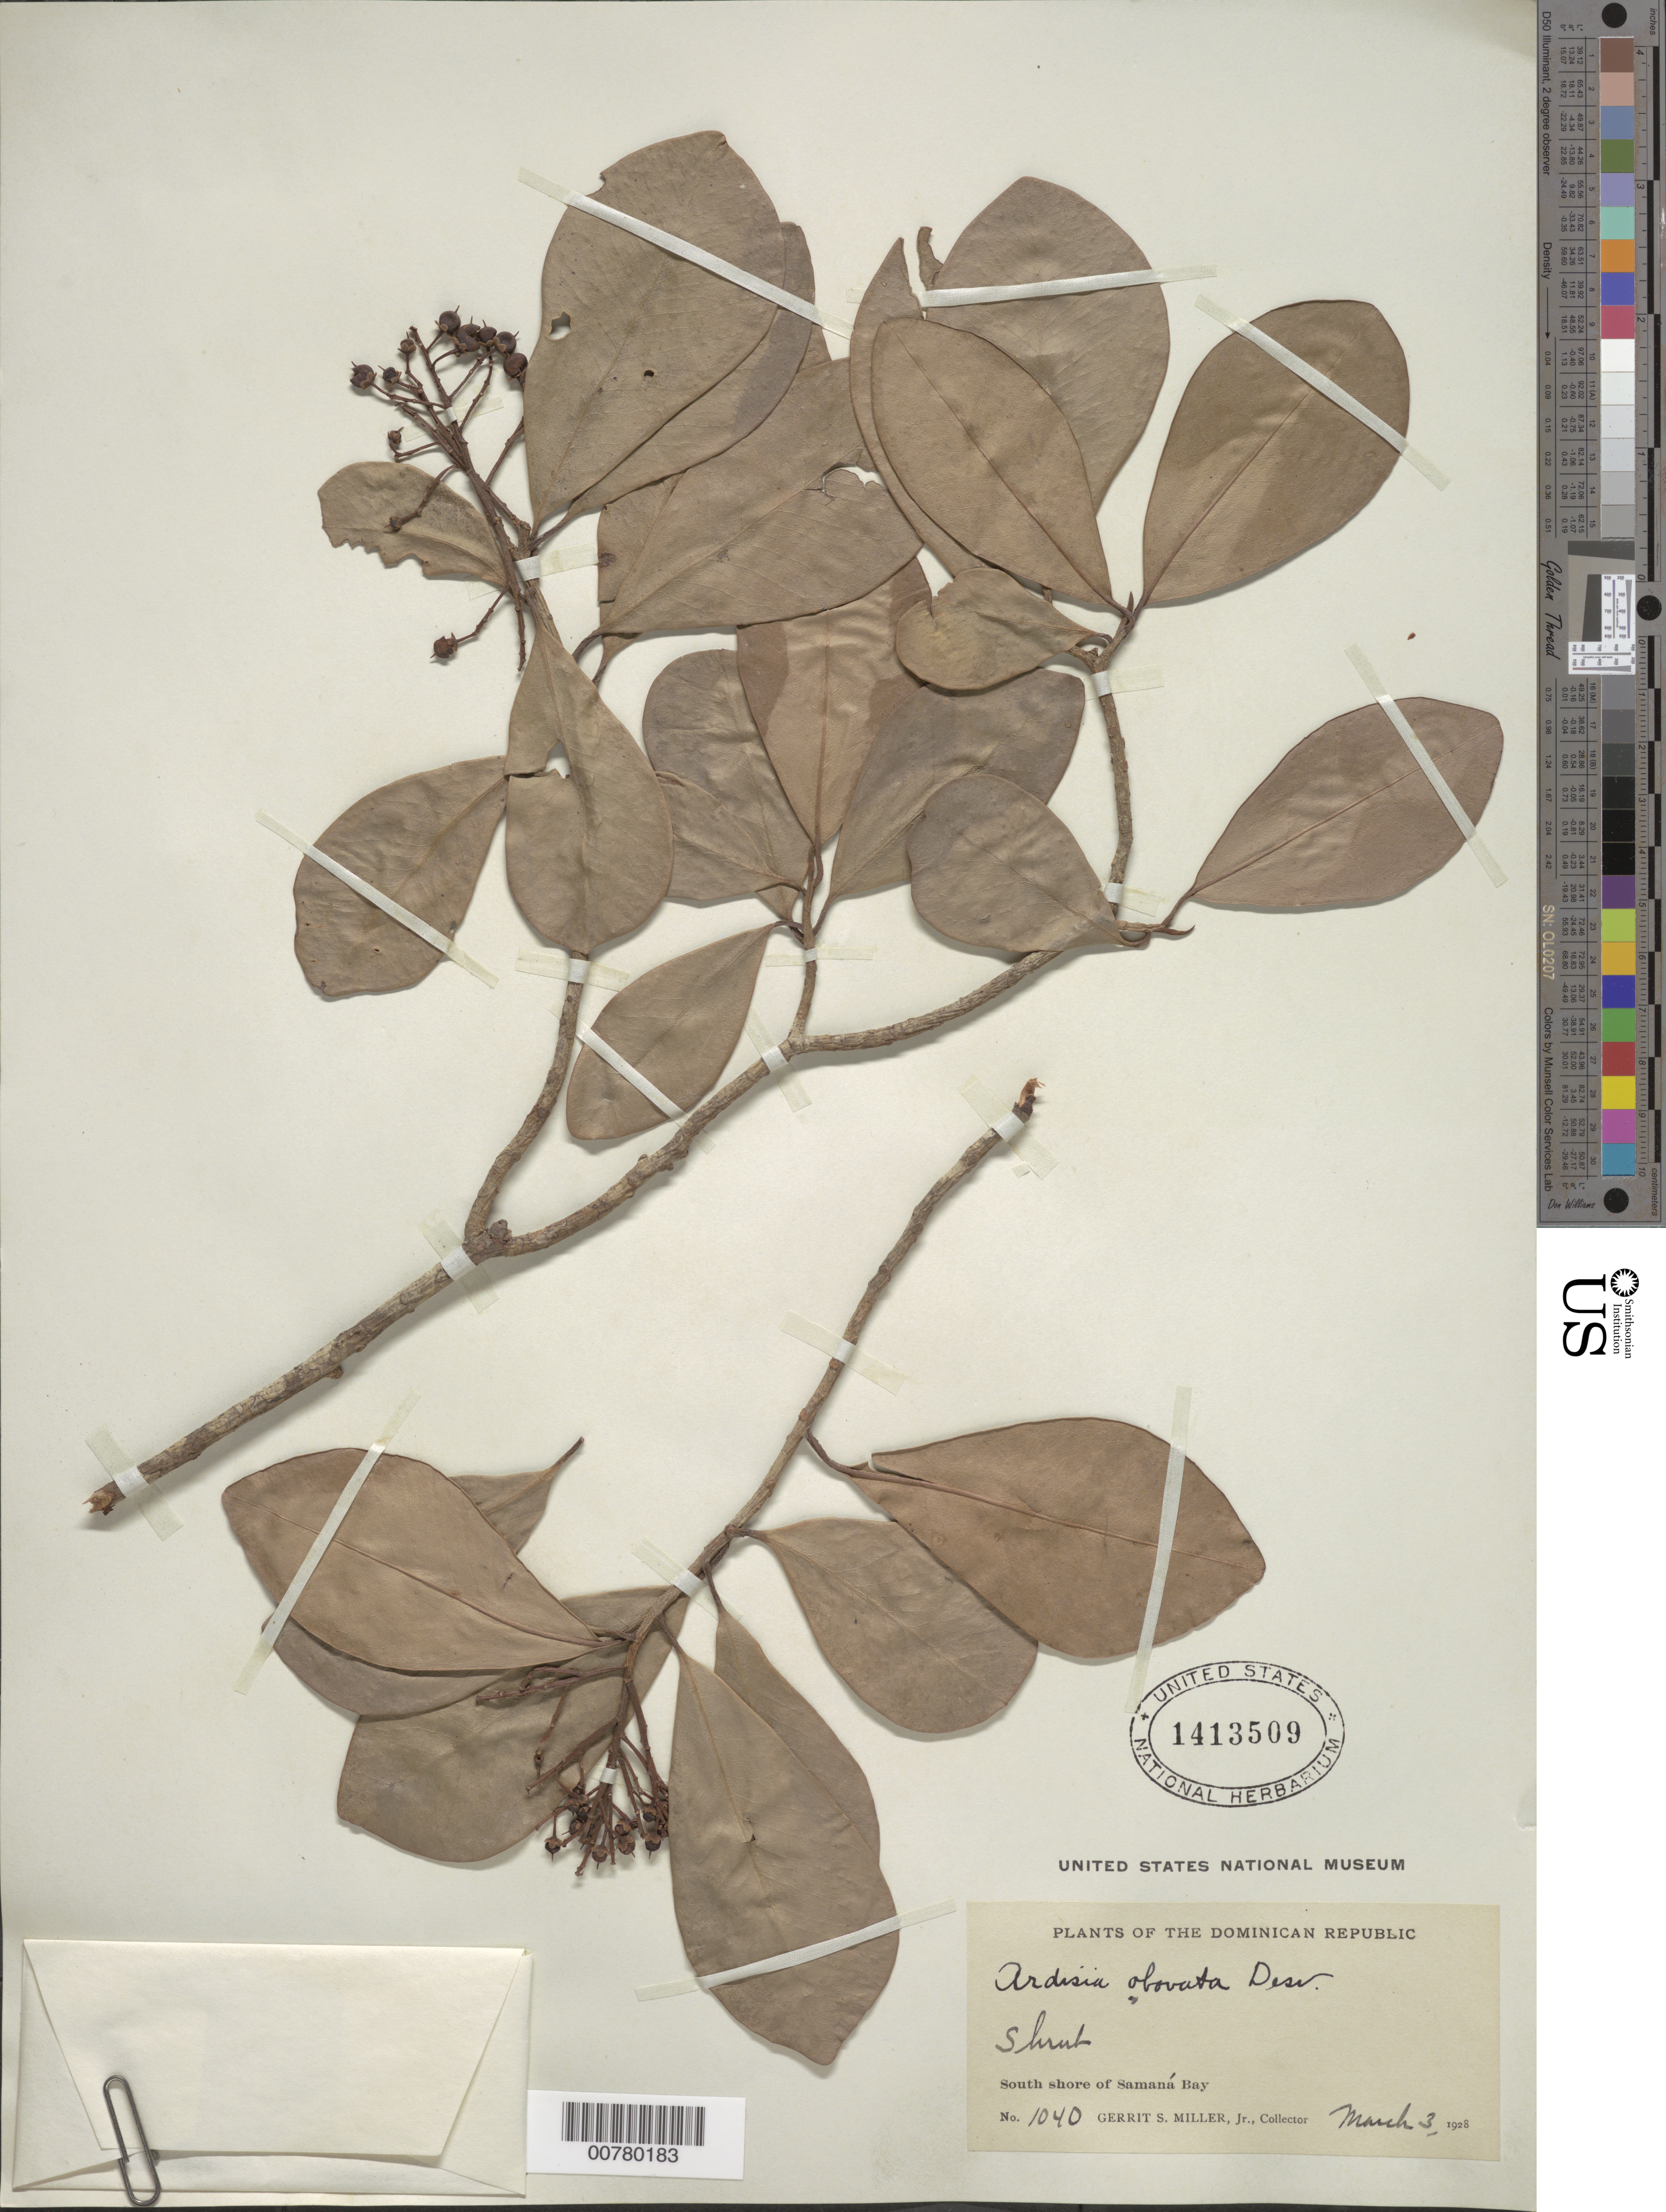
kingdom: Plantae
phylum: Tracheophyta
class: Magnoliopsida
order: Ericales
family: Primulaceae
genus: Ardisia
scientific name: Ardisia obovata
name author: Desv. ex Ham.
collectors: G. S. Miller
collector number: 1040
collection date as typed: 03 Mar 1928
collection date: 1928-03-03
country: Dominican Republic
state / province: Samana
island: Hispaniola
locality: South shore of Samaná Bay.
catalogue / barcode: US 1413509